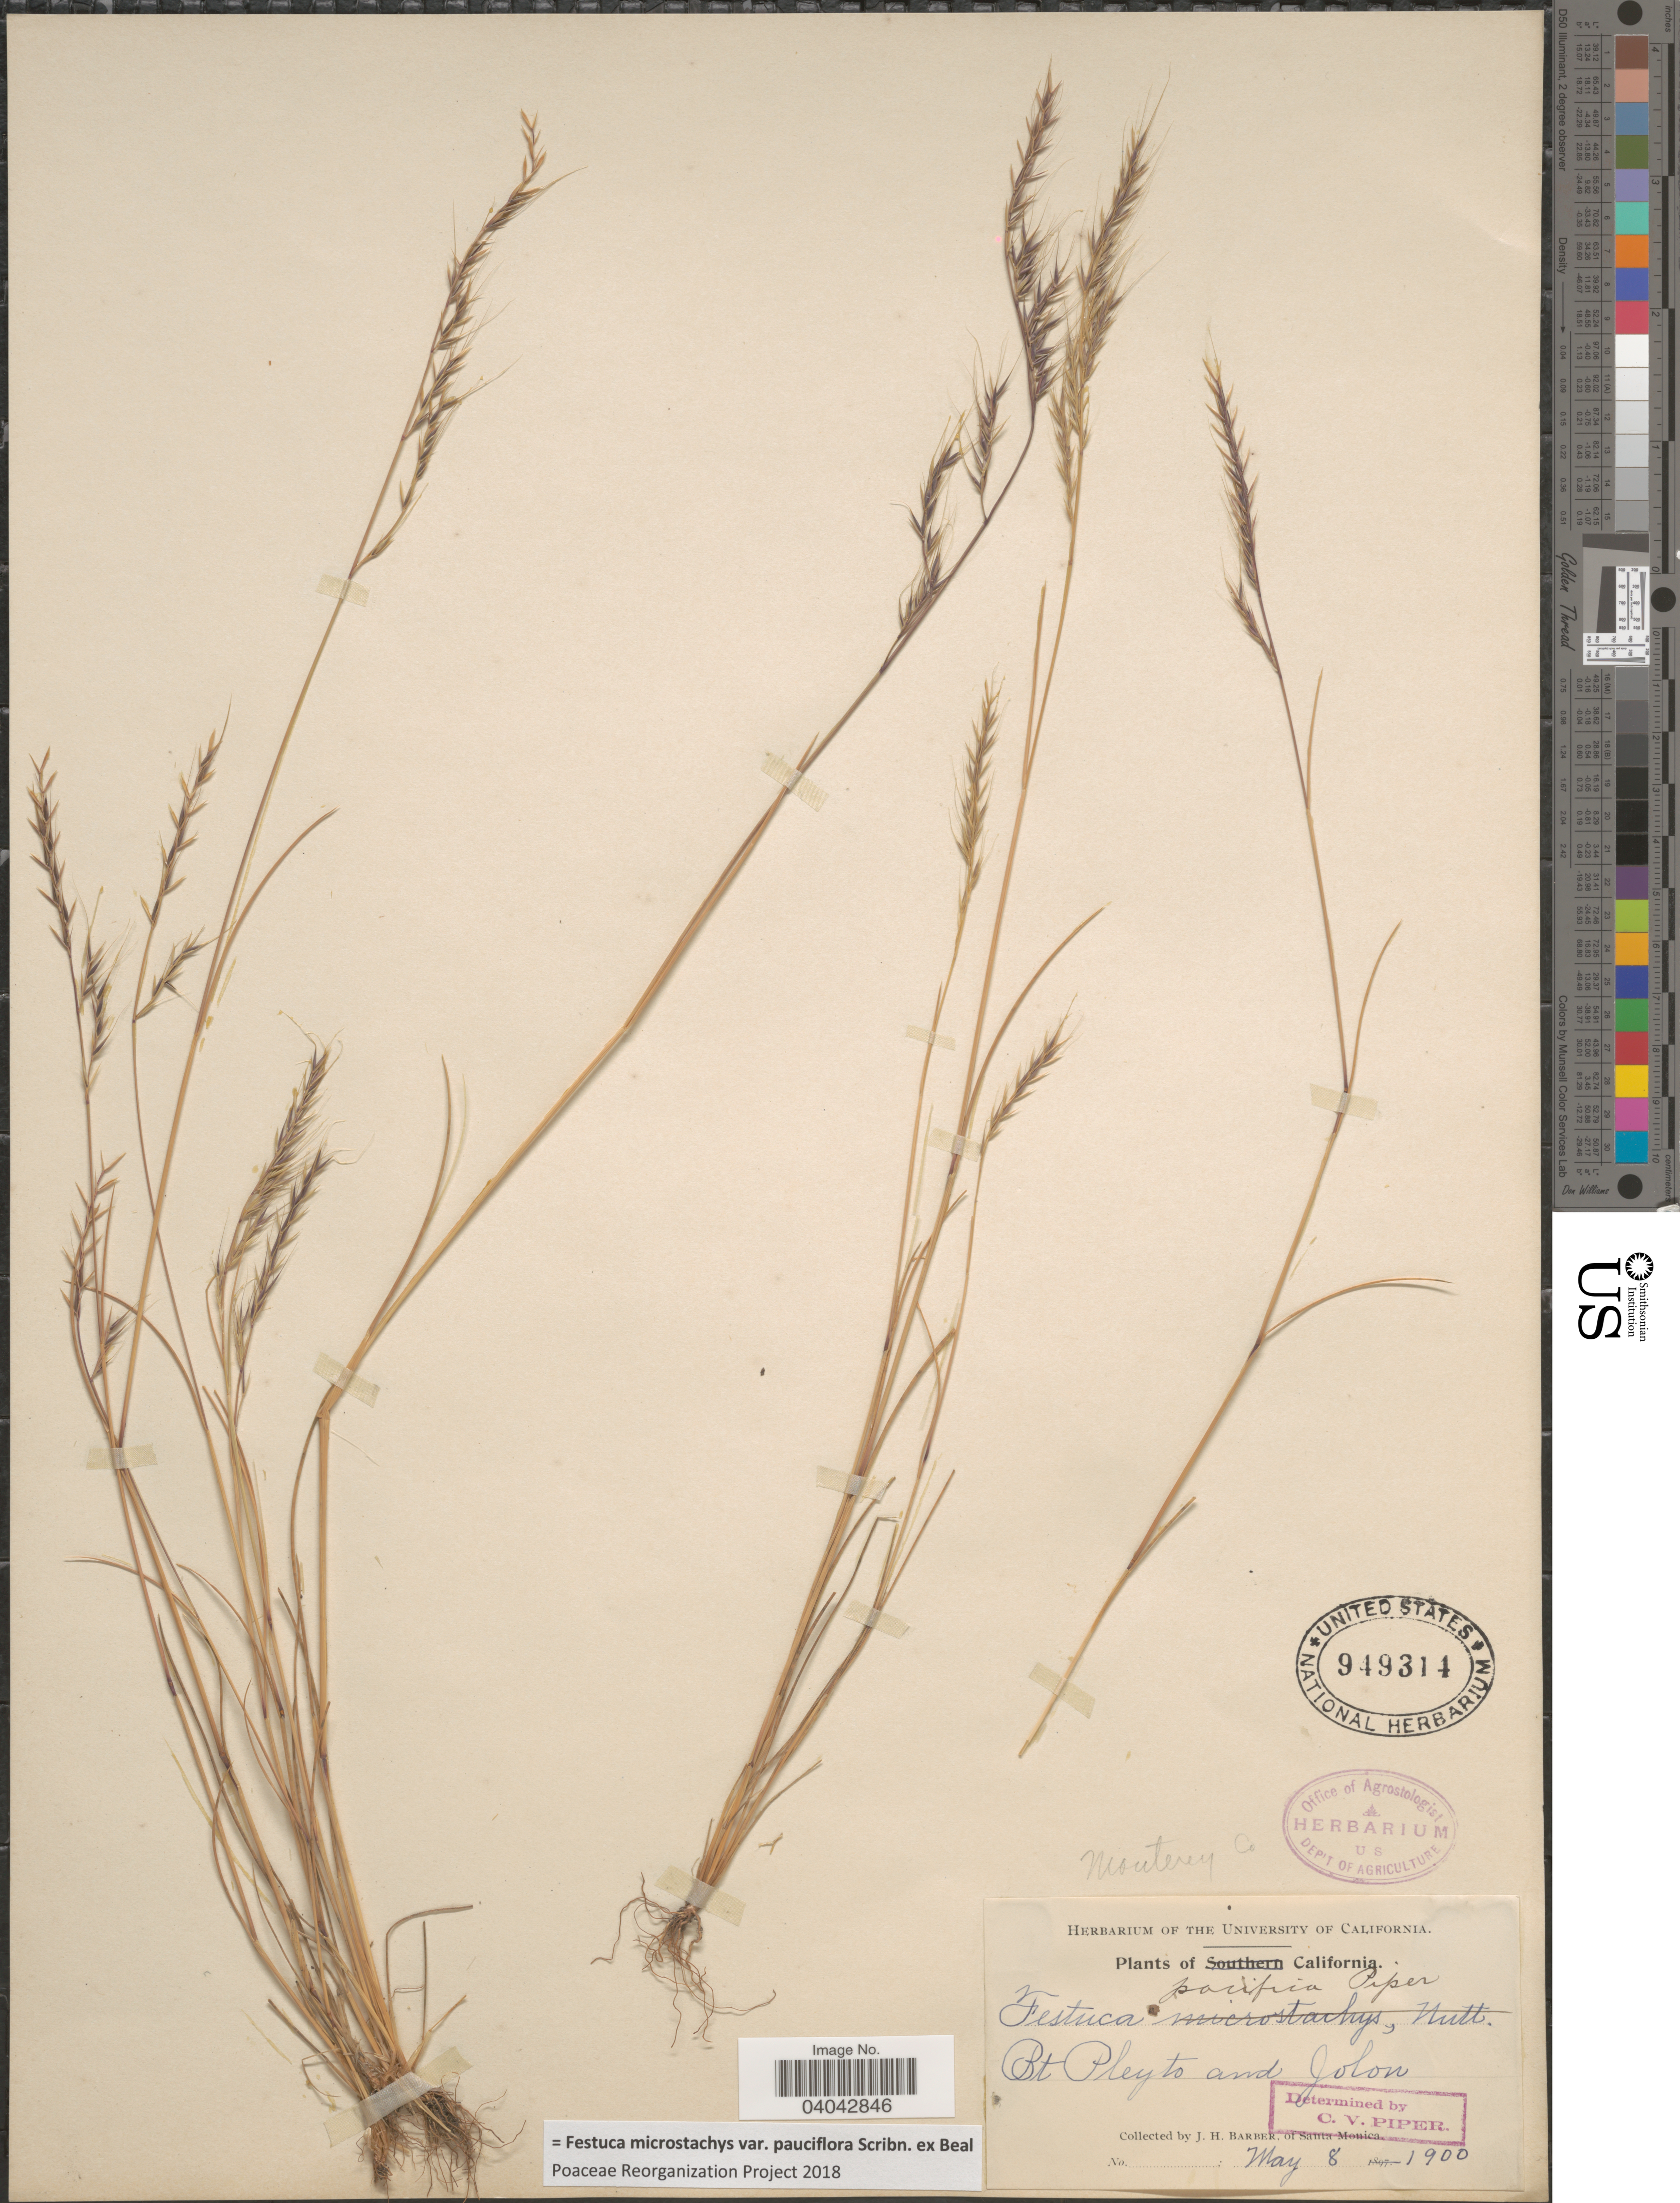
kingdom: Plantae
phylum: Tracheophyta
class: Liliopsida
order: Poales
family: Poaceae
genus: Festuca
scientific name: Festuca microstachys var. pauciflora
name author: Scribn. ex W.J. Beal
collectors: J. Barber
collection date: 1900-05-08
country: United States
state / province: California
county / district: Monterey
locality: Monterey Co. Bt Pleyto and Jolon.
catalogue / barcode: US 949314